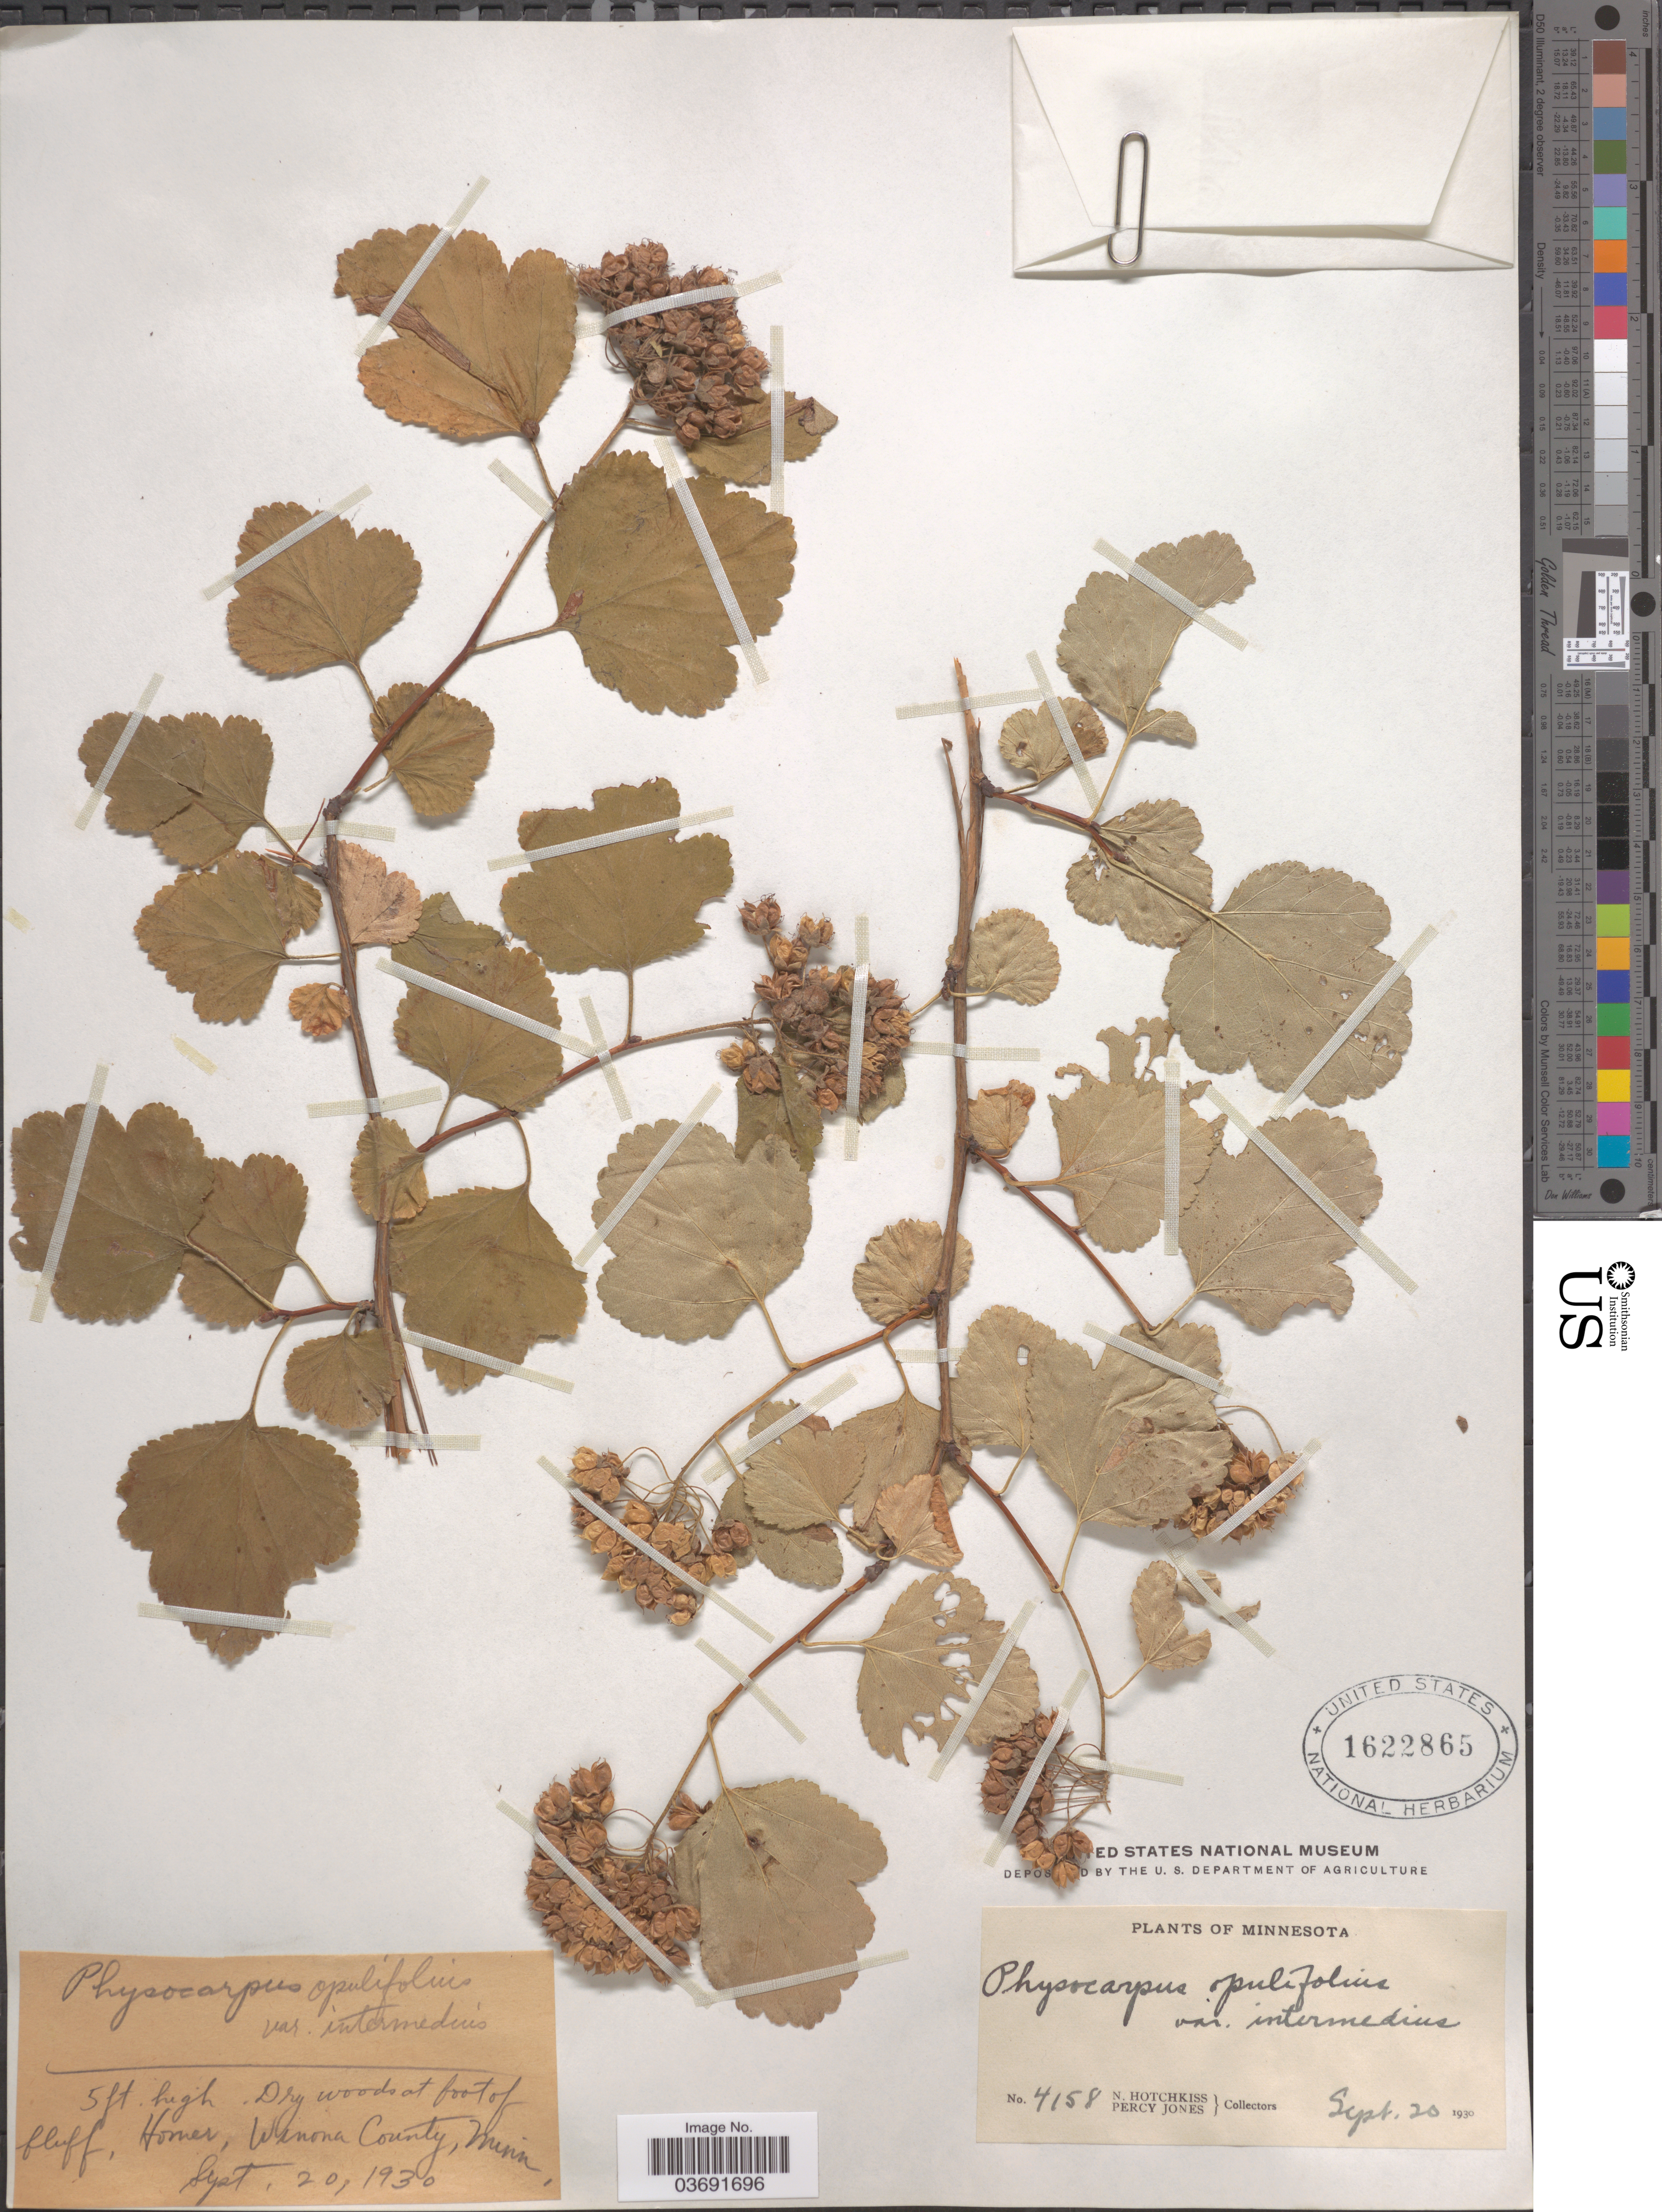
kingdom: Plantae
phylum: Tracheophyta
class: Magnoliopsida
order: Rosales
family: Rosaceae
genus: Physocarpus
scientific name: Physocarpus intermedius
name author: (Rydb.) C.K. Schneid.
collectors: N. Hotchkiss & P. Jones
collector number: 4158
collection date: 1930-09-20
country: United States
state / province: Minnesota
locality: Dry woods at foot of bluff, Homer, Winona County.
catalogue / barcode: US 1622865